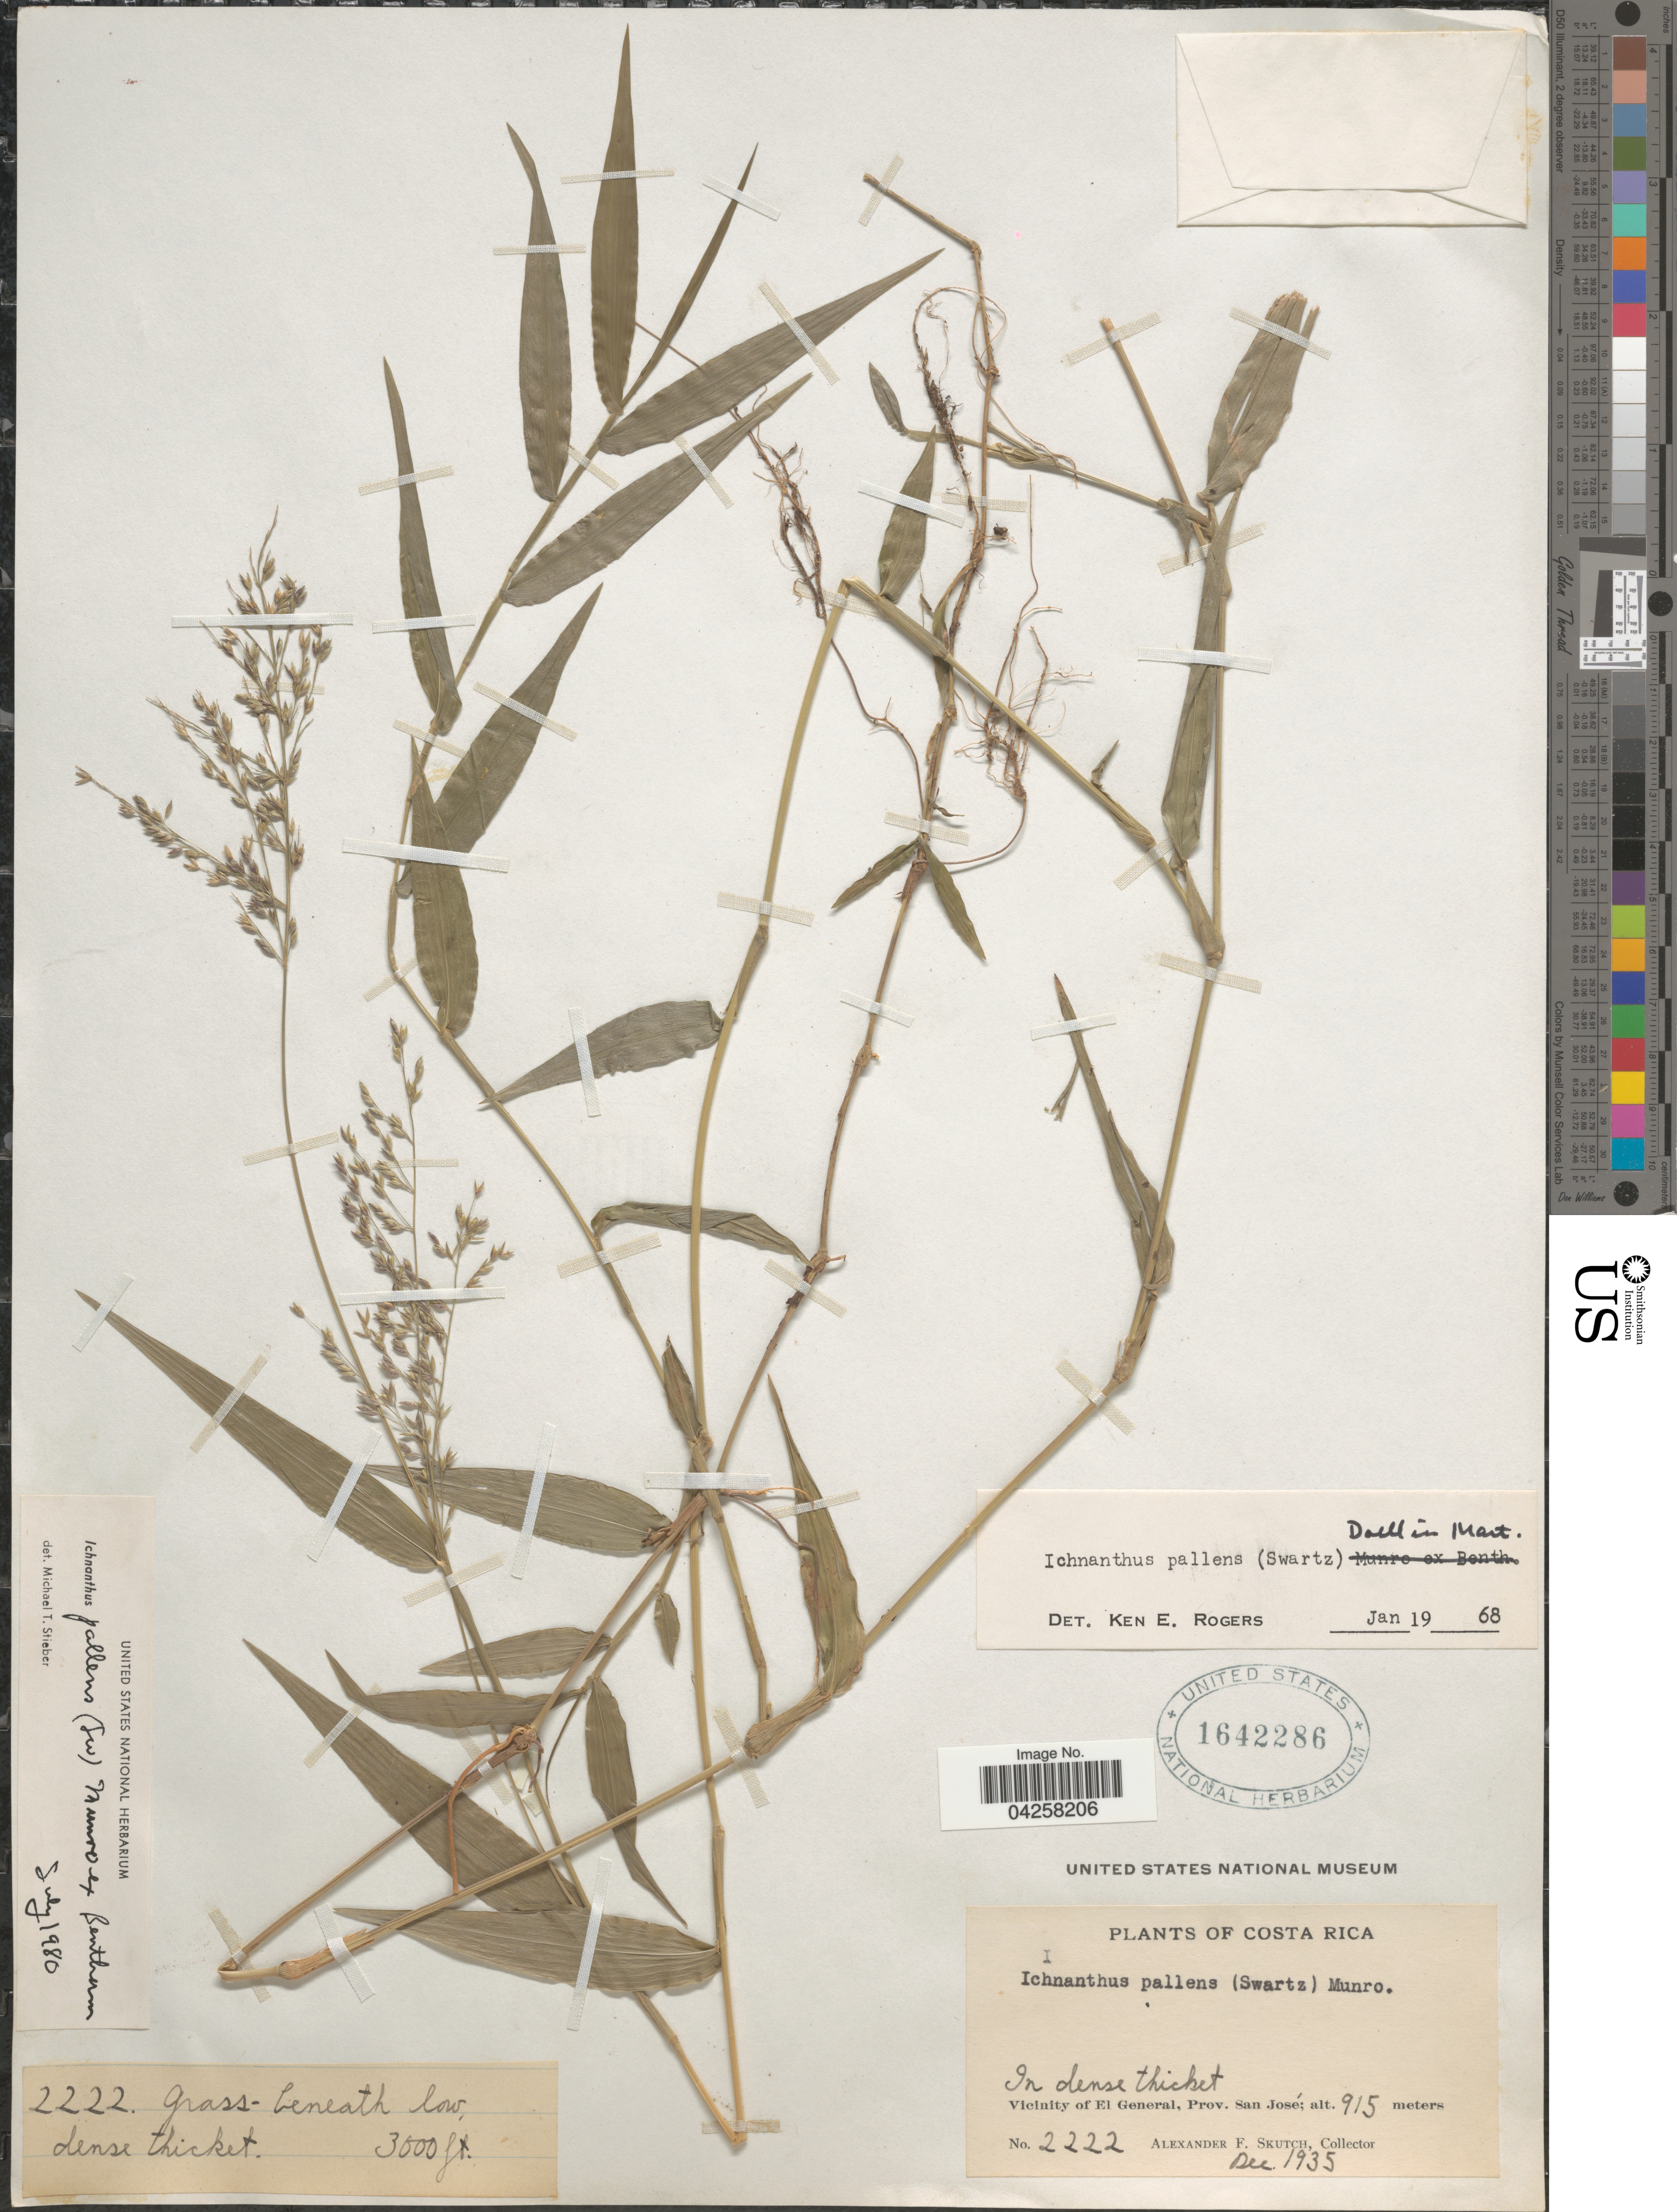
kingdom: Plantae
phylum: Tracheophyta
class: Liliopsida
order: Poales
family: Poaceae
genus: Ichnanthus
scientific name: Ichnanthus pallens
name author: (Sw.) Munro ex Benth.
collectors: A. F. Skutch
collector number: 2222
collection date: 1935-12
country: Costa Rica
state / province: San José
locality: In dense thicket. Vicinity of El General.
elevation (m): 915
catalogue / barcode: US 1642286